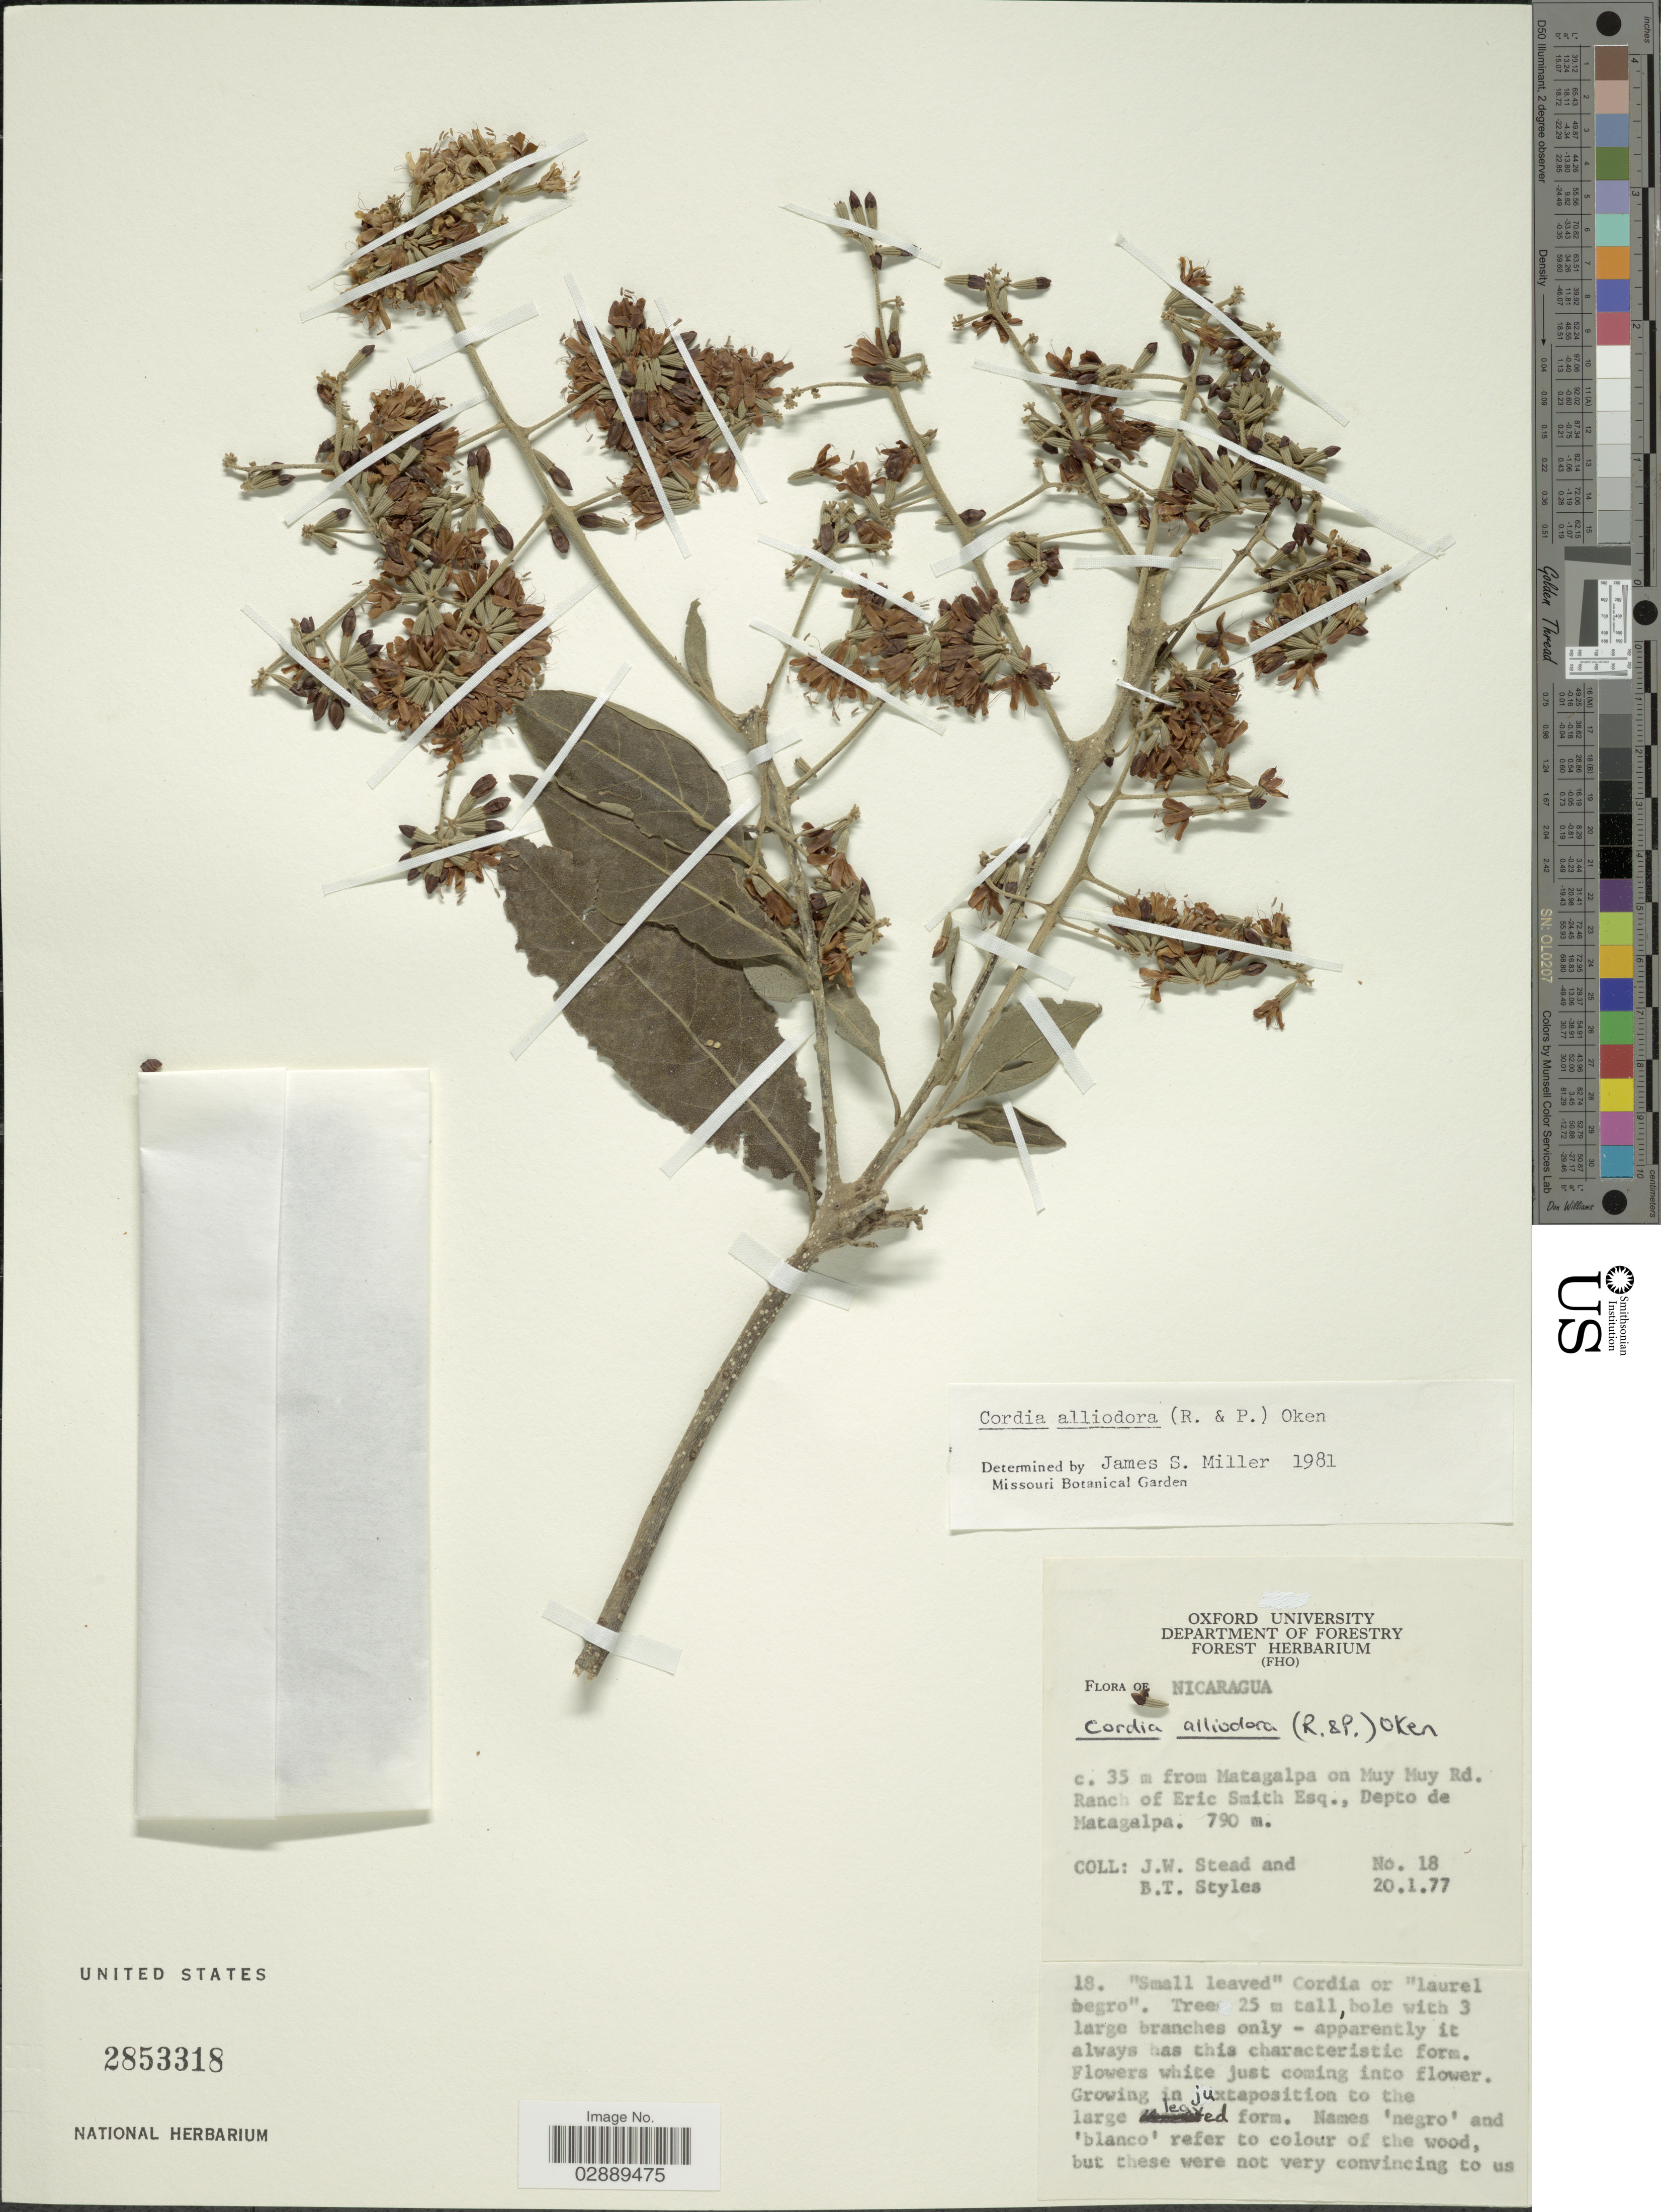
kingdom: Plantae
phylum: Tracheophyta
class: Magnoliopsida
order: Boraginales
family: Cordiaceae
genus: Cordia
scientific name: Cordia alliodora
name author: (Ruiz & Pav.) Oken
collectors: J. Stead & B. T. Styles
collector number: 18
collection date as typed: Transcribed d/m/y: 20/1/77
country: Nicaragua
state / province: Matagalpa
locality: C. 35 m from Matagalpa on Muy Muy Rd. Ranch of Eric Smith Esq., Depto de Matagalpa.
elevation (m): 790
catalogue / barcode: US 2853318